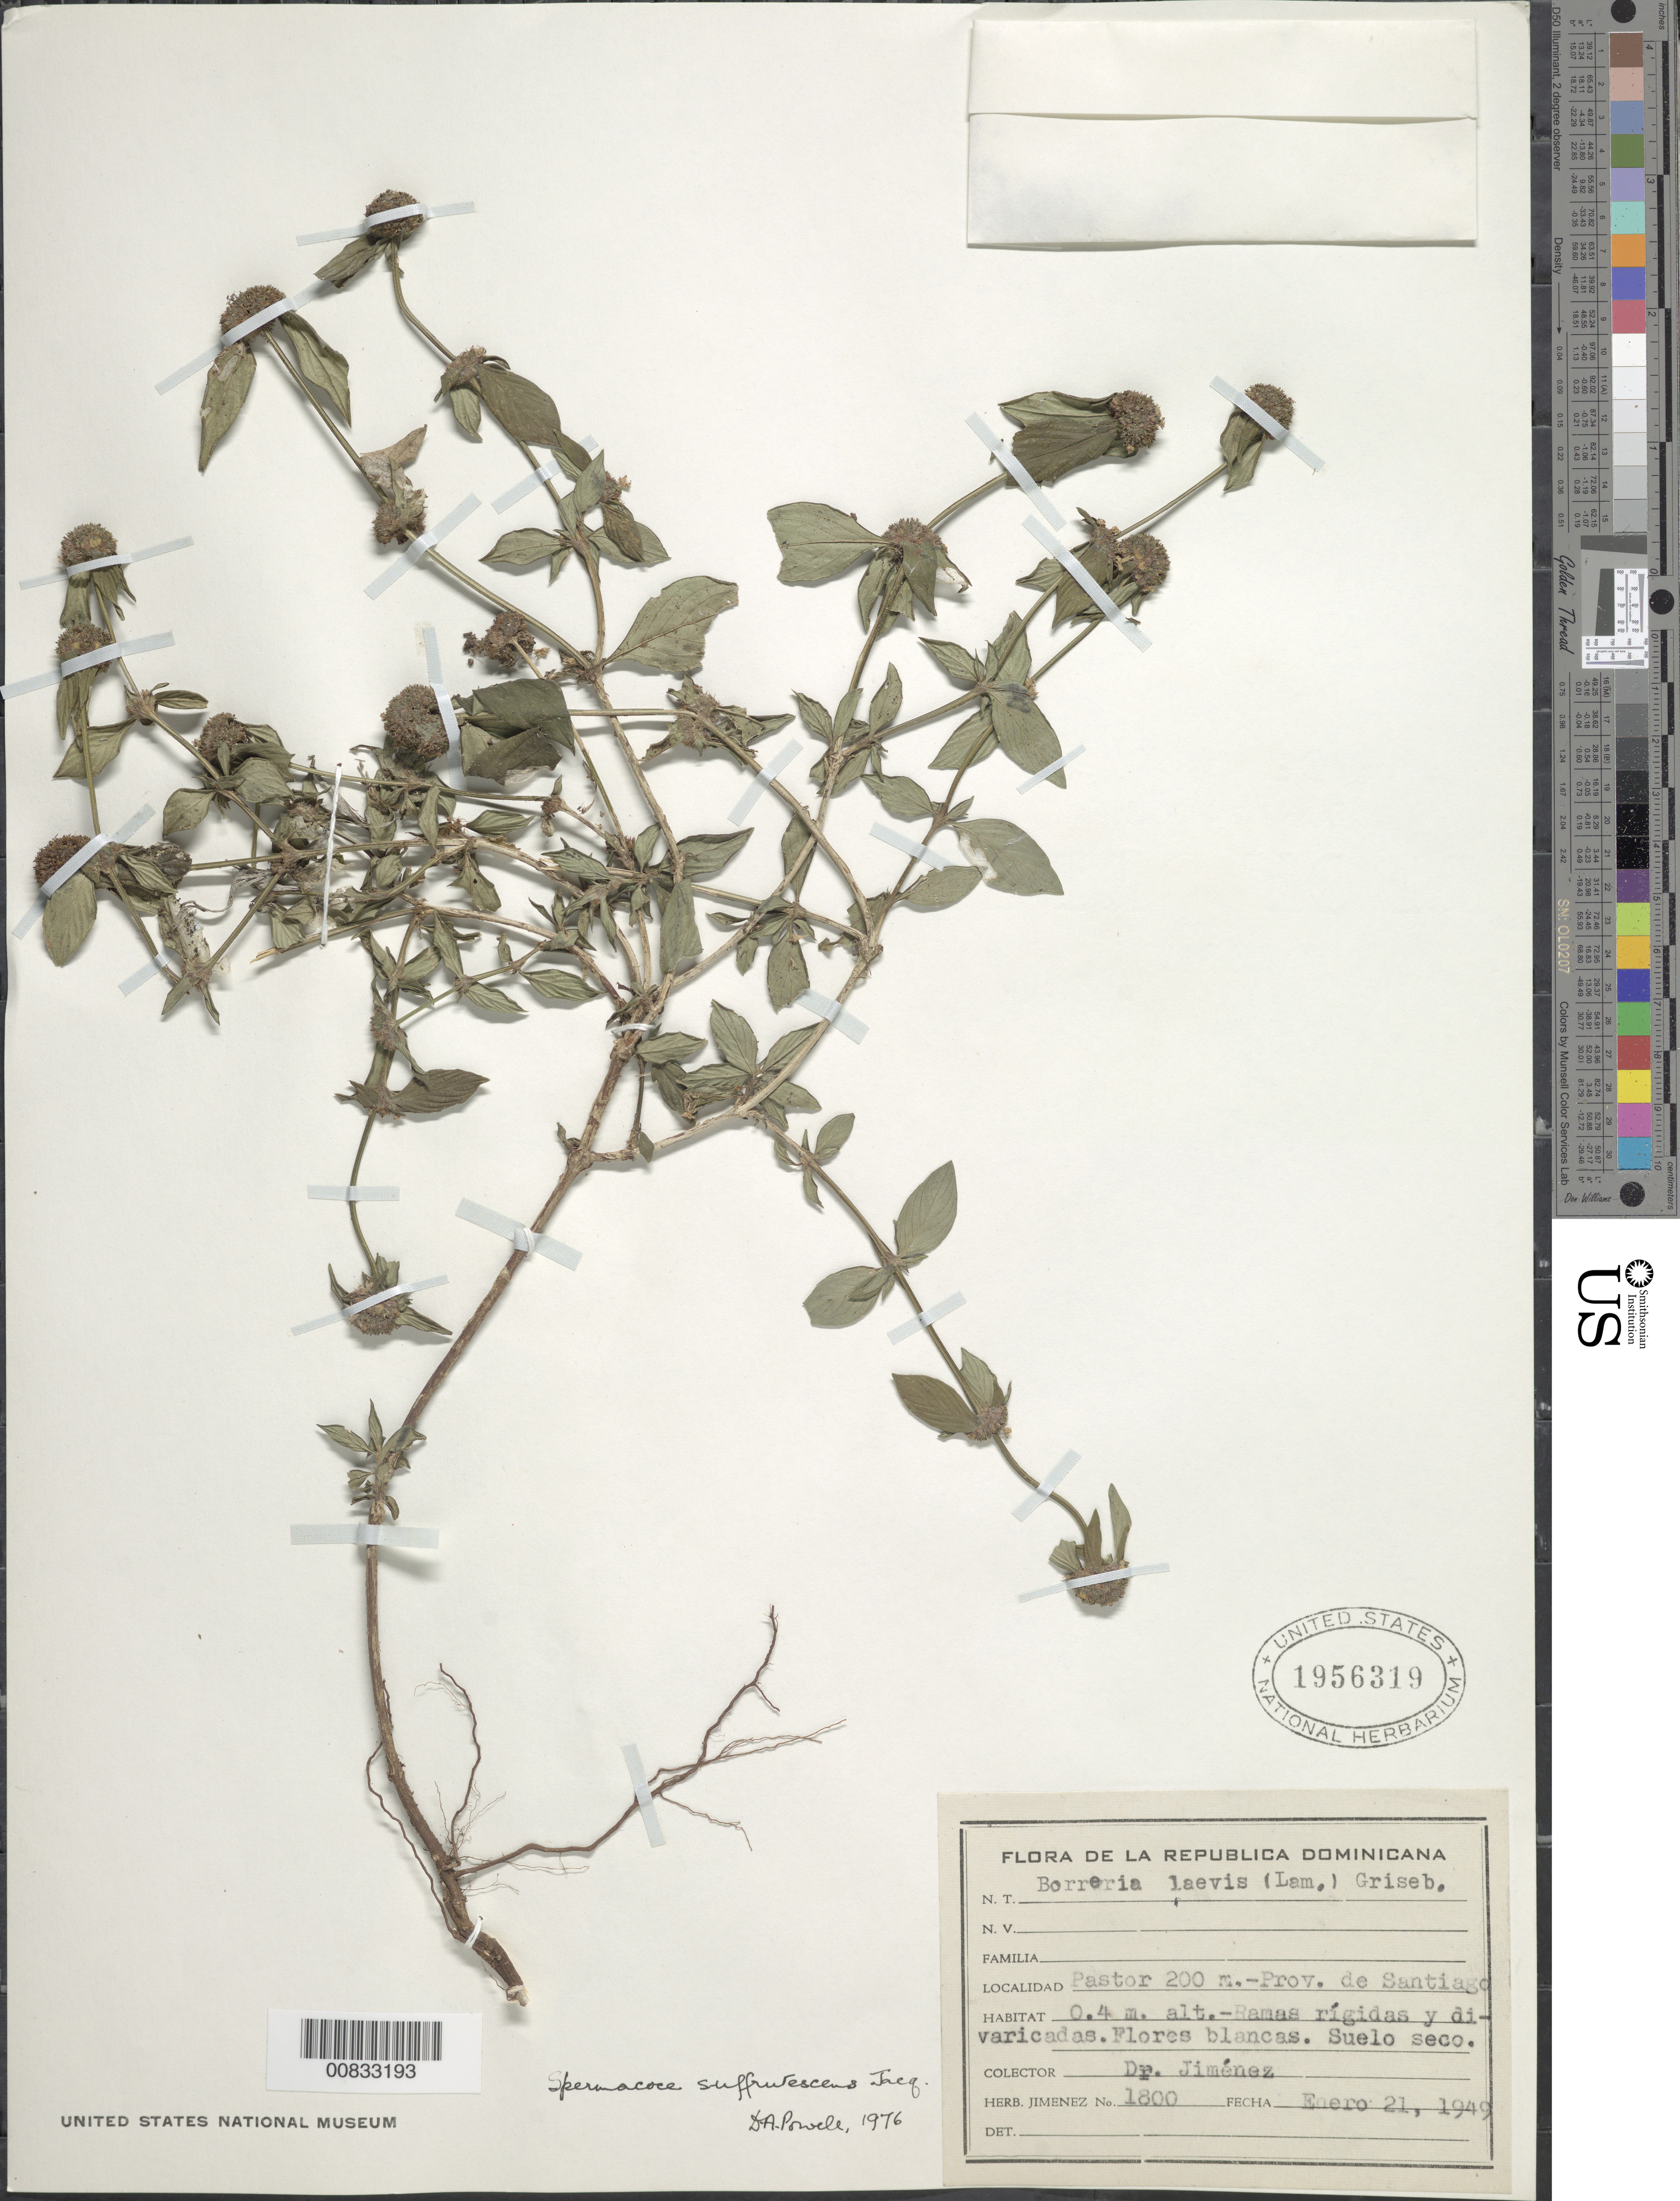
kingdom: Plantae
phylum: Tracheophyta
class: Magnoliopsida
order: Gentianales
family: Rubiaceae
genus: Spermacoce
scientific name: Spermacoce remota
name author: Lam.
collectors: J. J. Jiménez Almonte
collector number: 1800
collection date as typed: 21 Jan 1949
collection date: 1949-01-21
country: Dominican Republic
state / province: Santiago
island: Hispaniola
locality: Pastor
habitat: Suelo seco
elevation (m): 200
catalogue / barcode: US 1956319